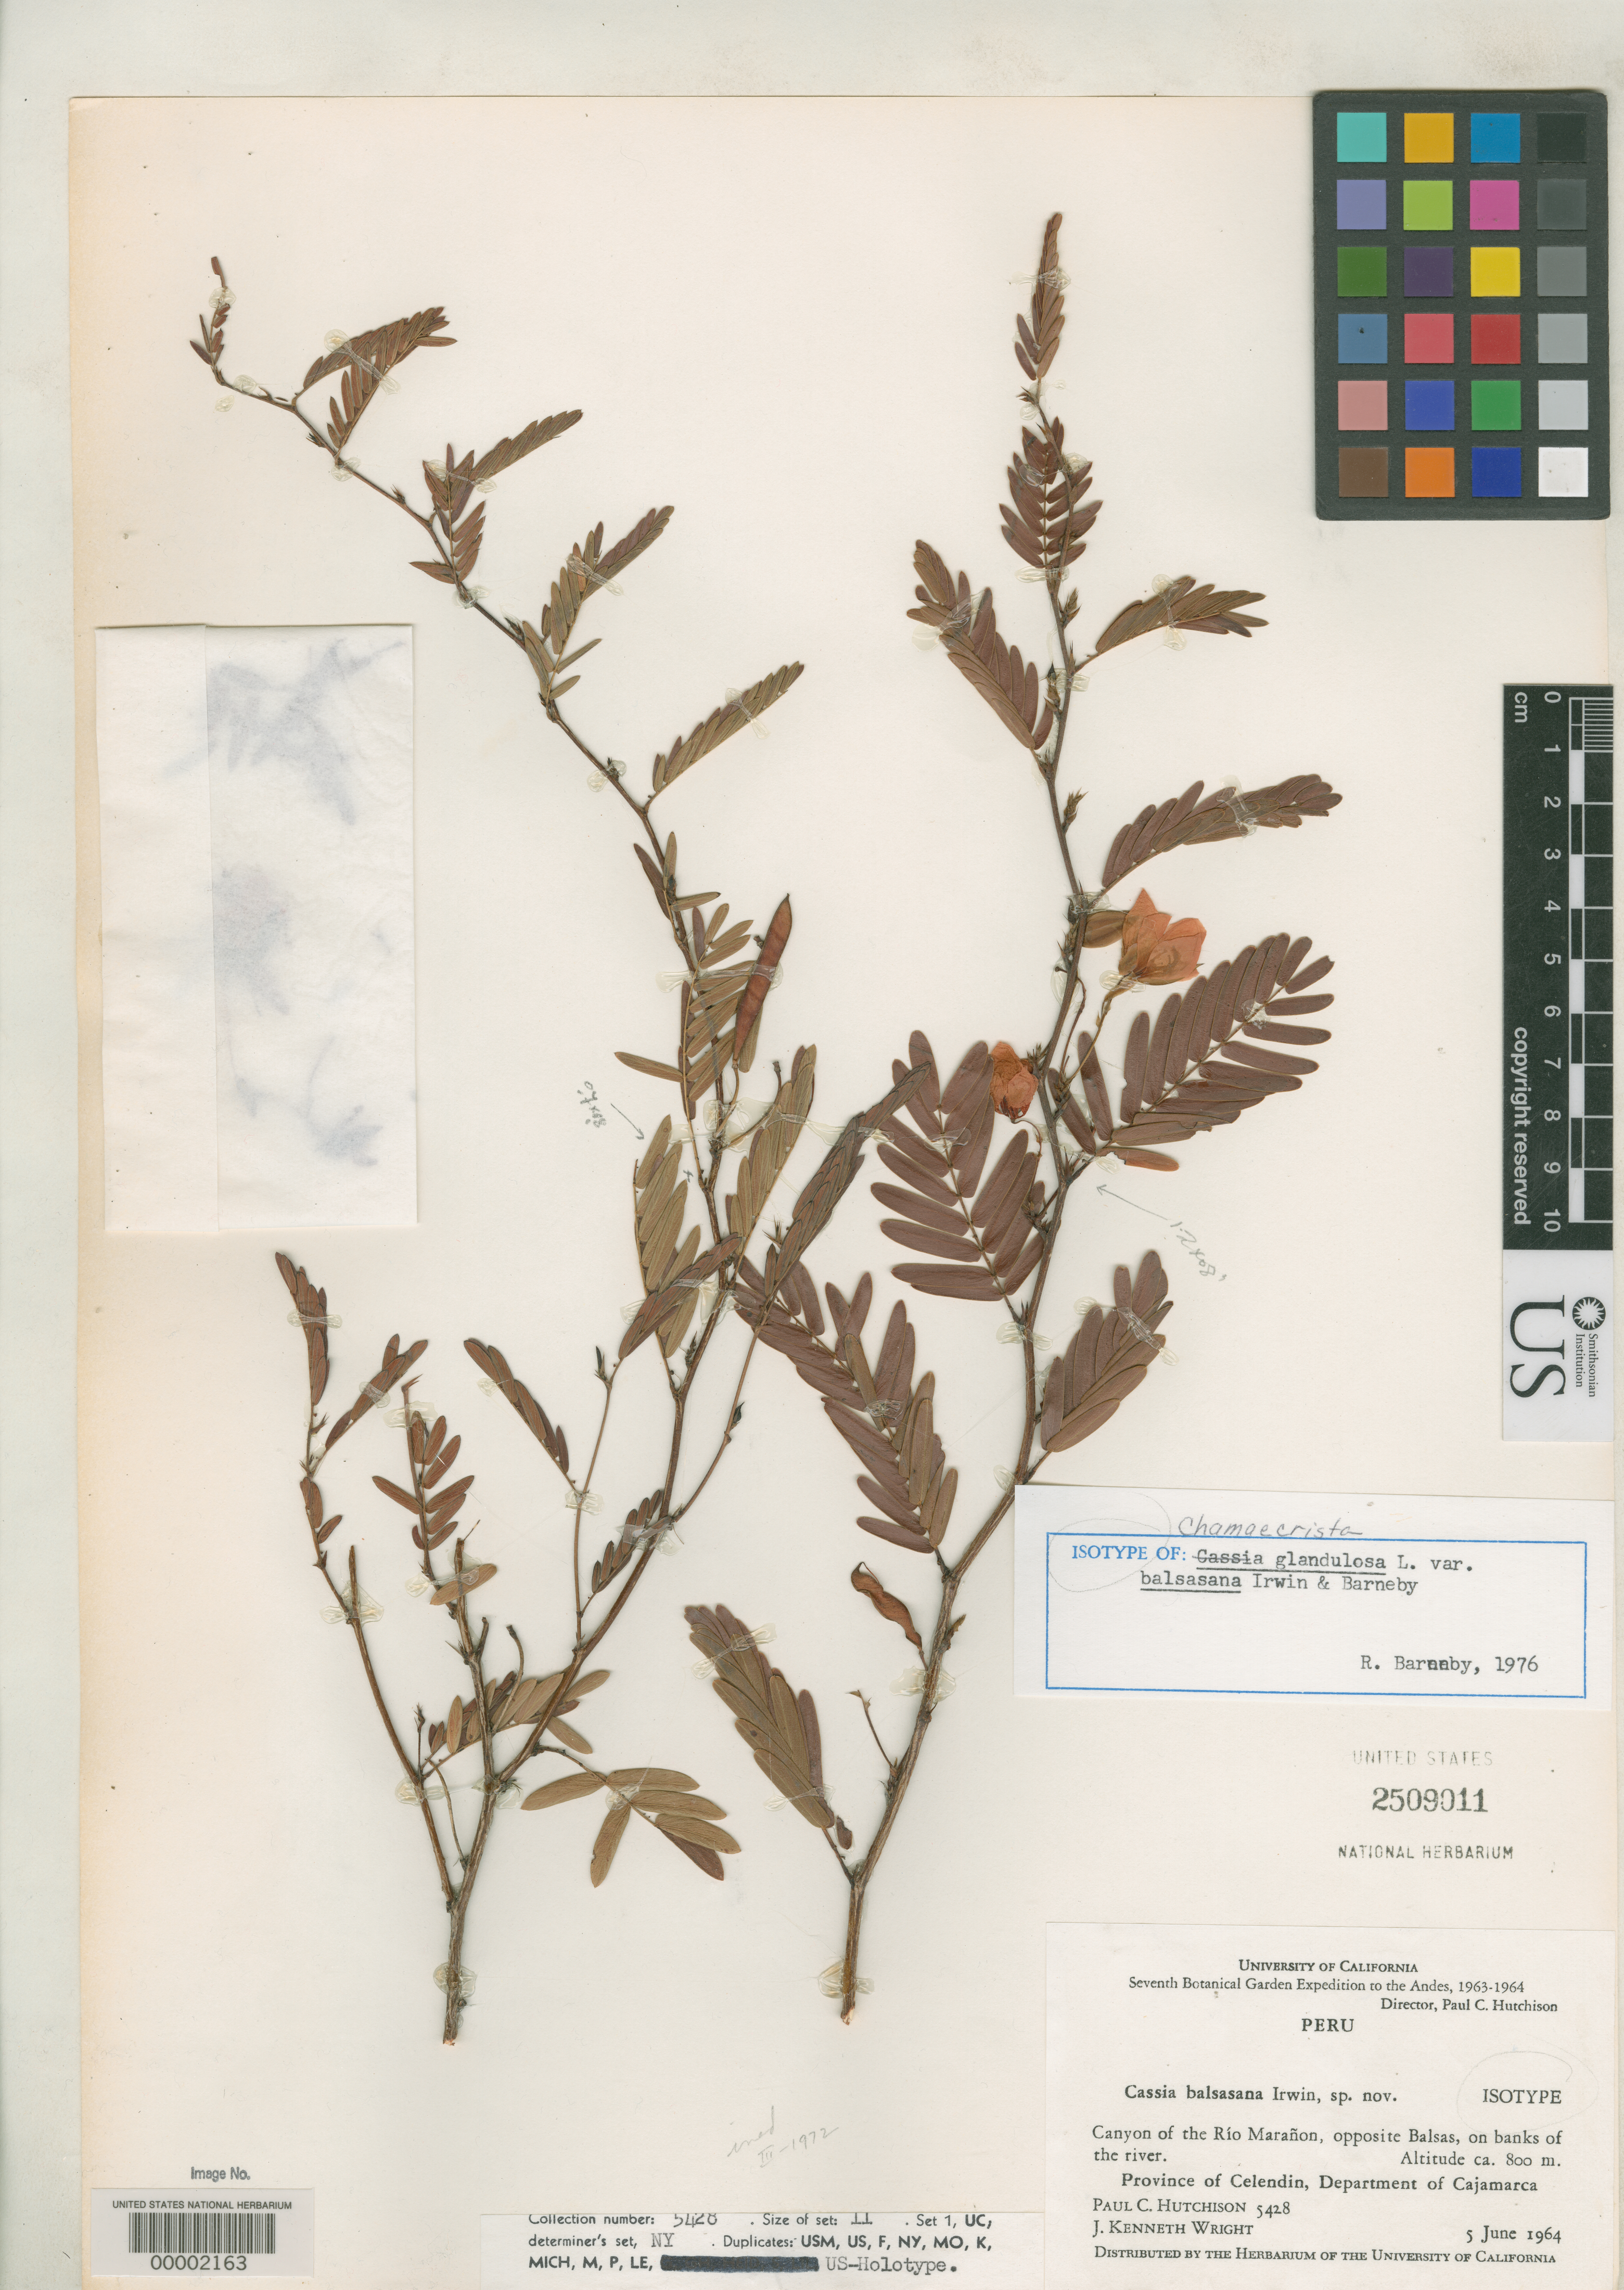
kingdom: Plantae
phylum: Tracheophyta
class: Magnoliopsida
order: Fabales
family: Fabaceae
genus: Chamaecrista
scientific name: Chamaecrista glandulosa var. balsasana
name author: H.S. Irwin & Barneby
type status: Isotype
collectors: P. C. Hutchison & J. K. Wright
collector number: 5428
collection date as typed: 05 Jun 1964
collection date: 1964-06-05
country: Peru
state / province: Cajamarca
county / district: Celendín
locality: along Río Maranon opposite Balsas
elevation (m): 800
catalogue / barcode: US 2509011